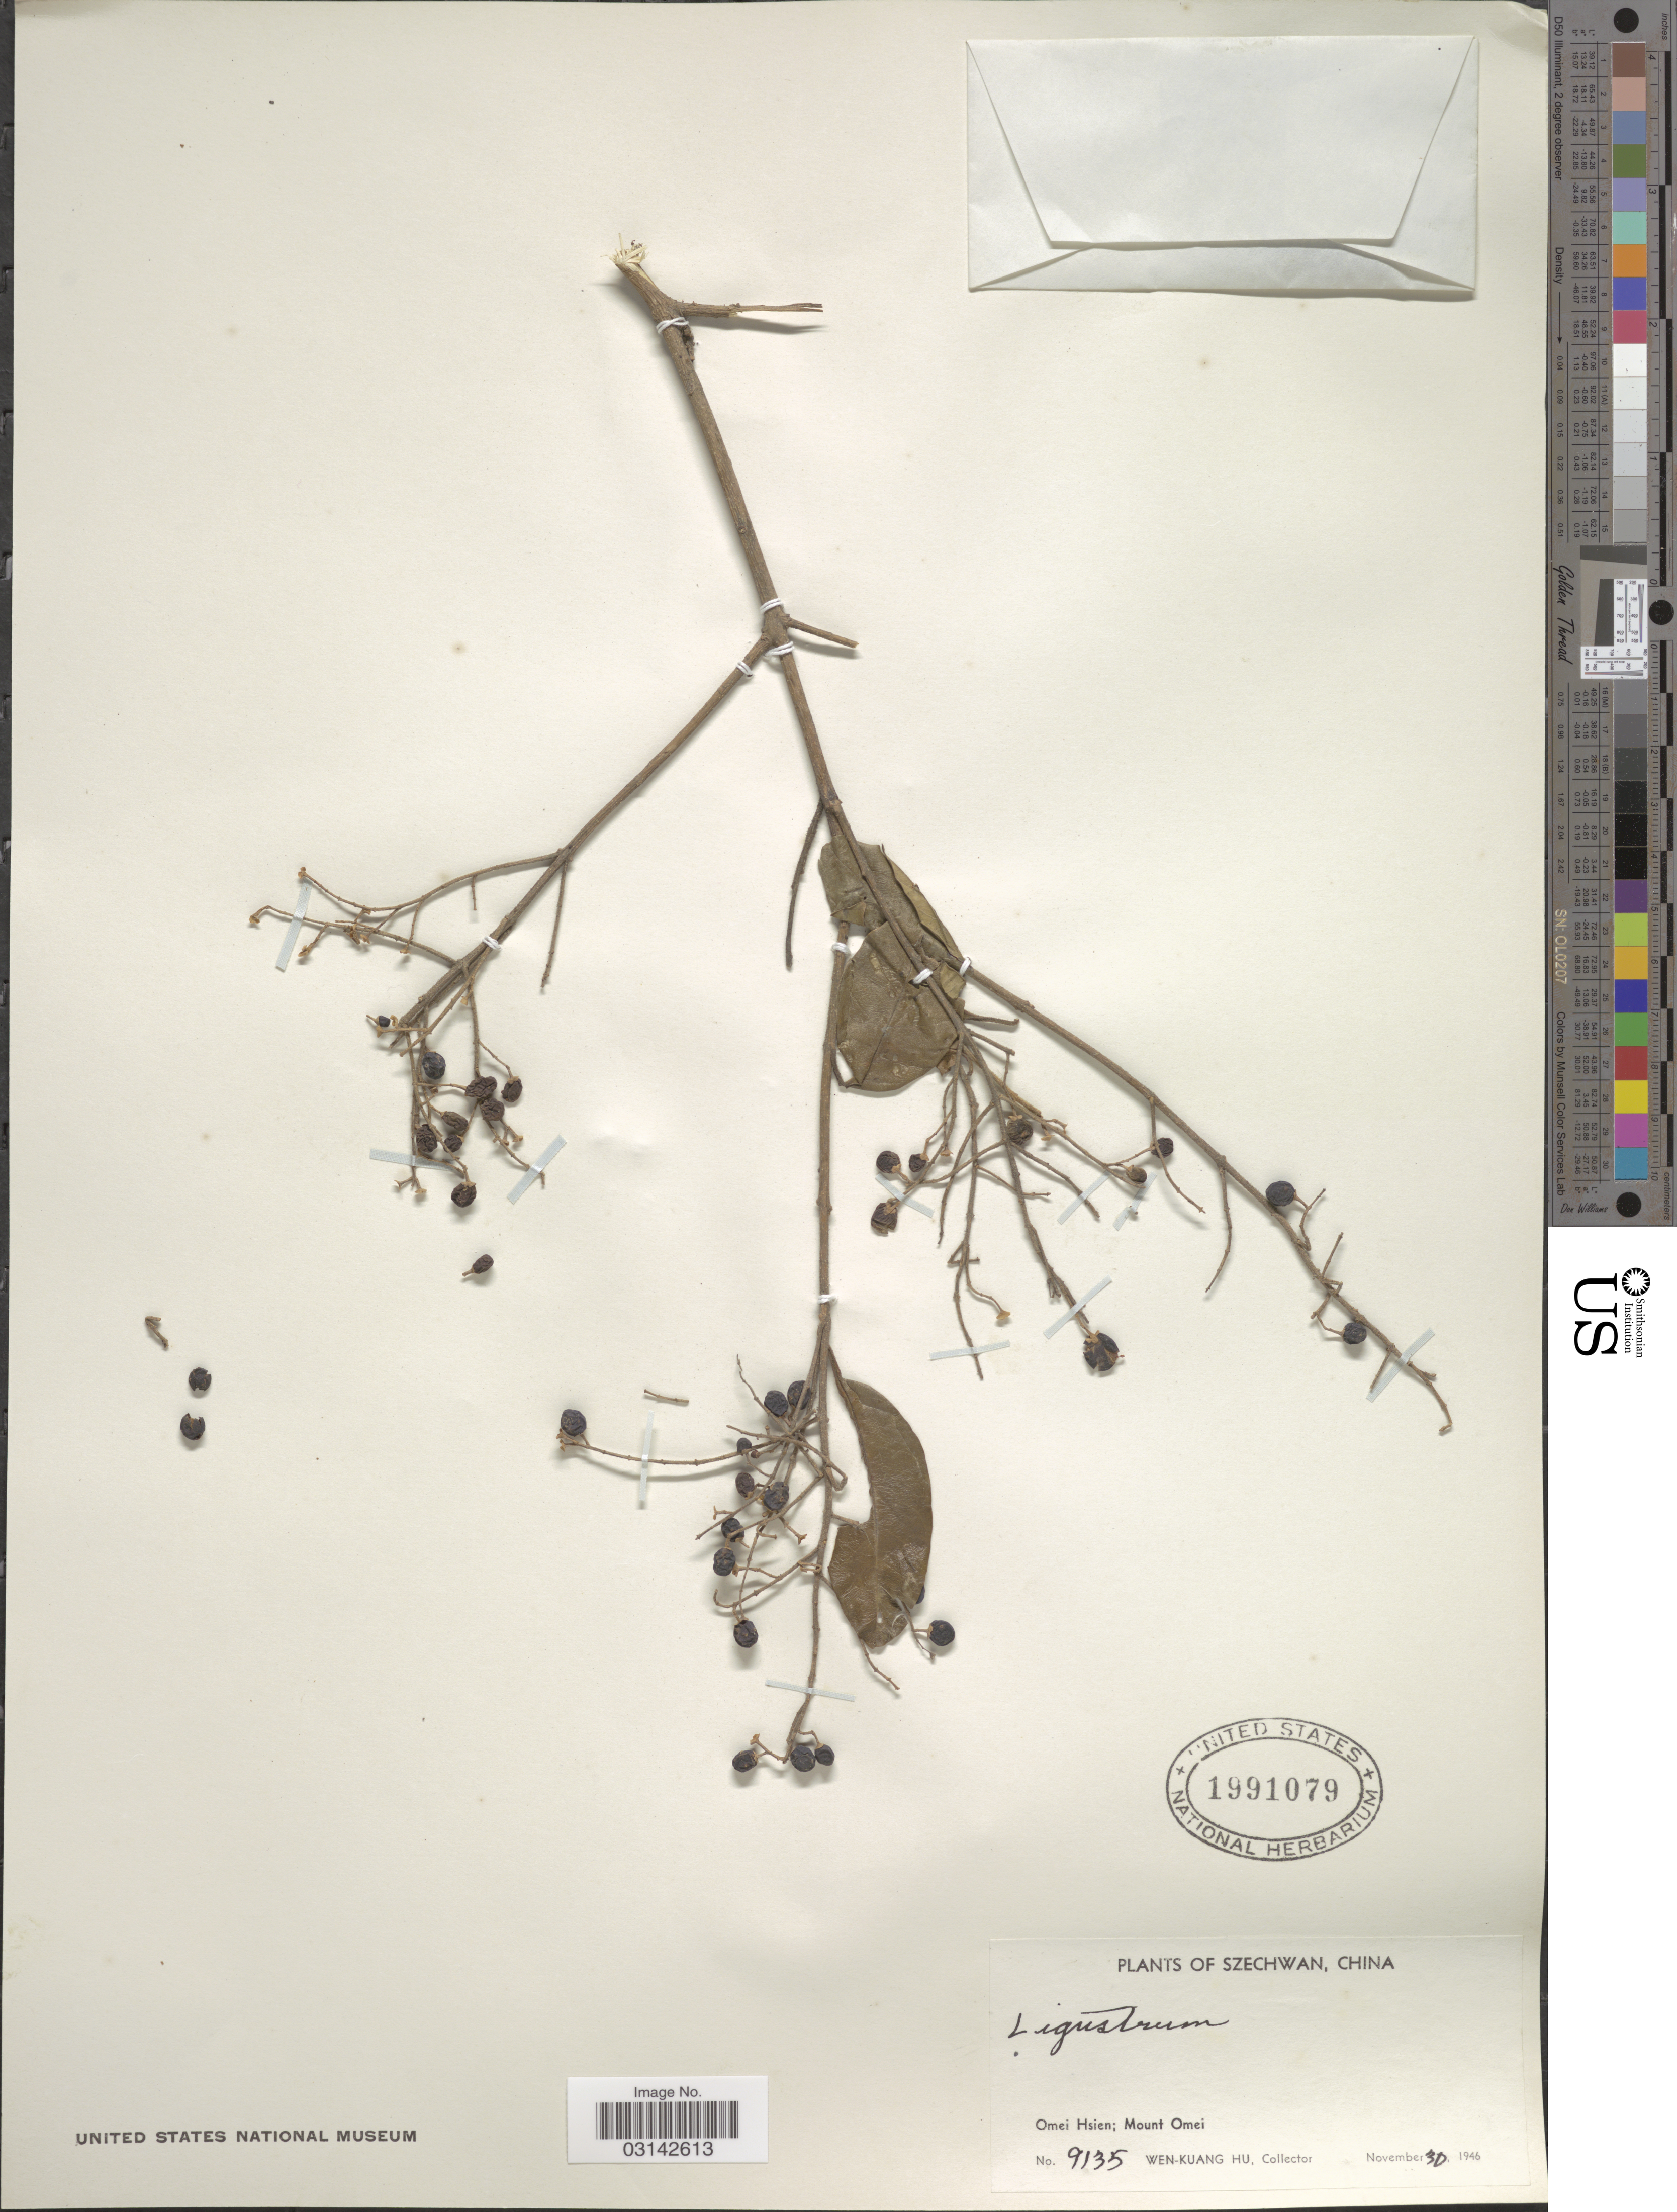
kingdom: Plantae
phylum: Tracheophyta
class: Magnoliopsida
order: Lamiales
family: Oleaceae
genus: Ligustrum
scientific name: Ligustrum sp.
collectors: W. K. Hu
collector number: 9135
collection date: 1946-11-30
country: China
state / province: Sichuan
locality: Szechwan, Omei Hsien; Mount Omei.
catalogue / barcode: US 1991079